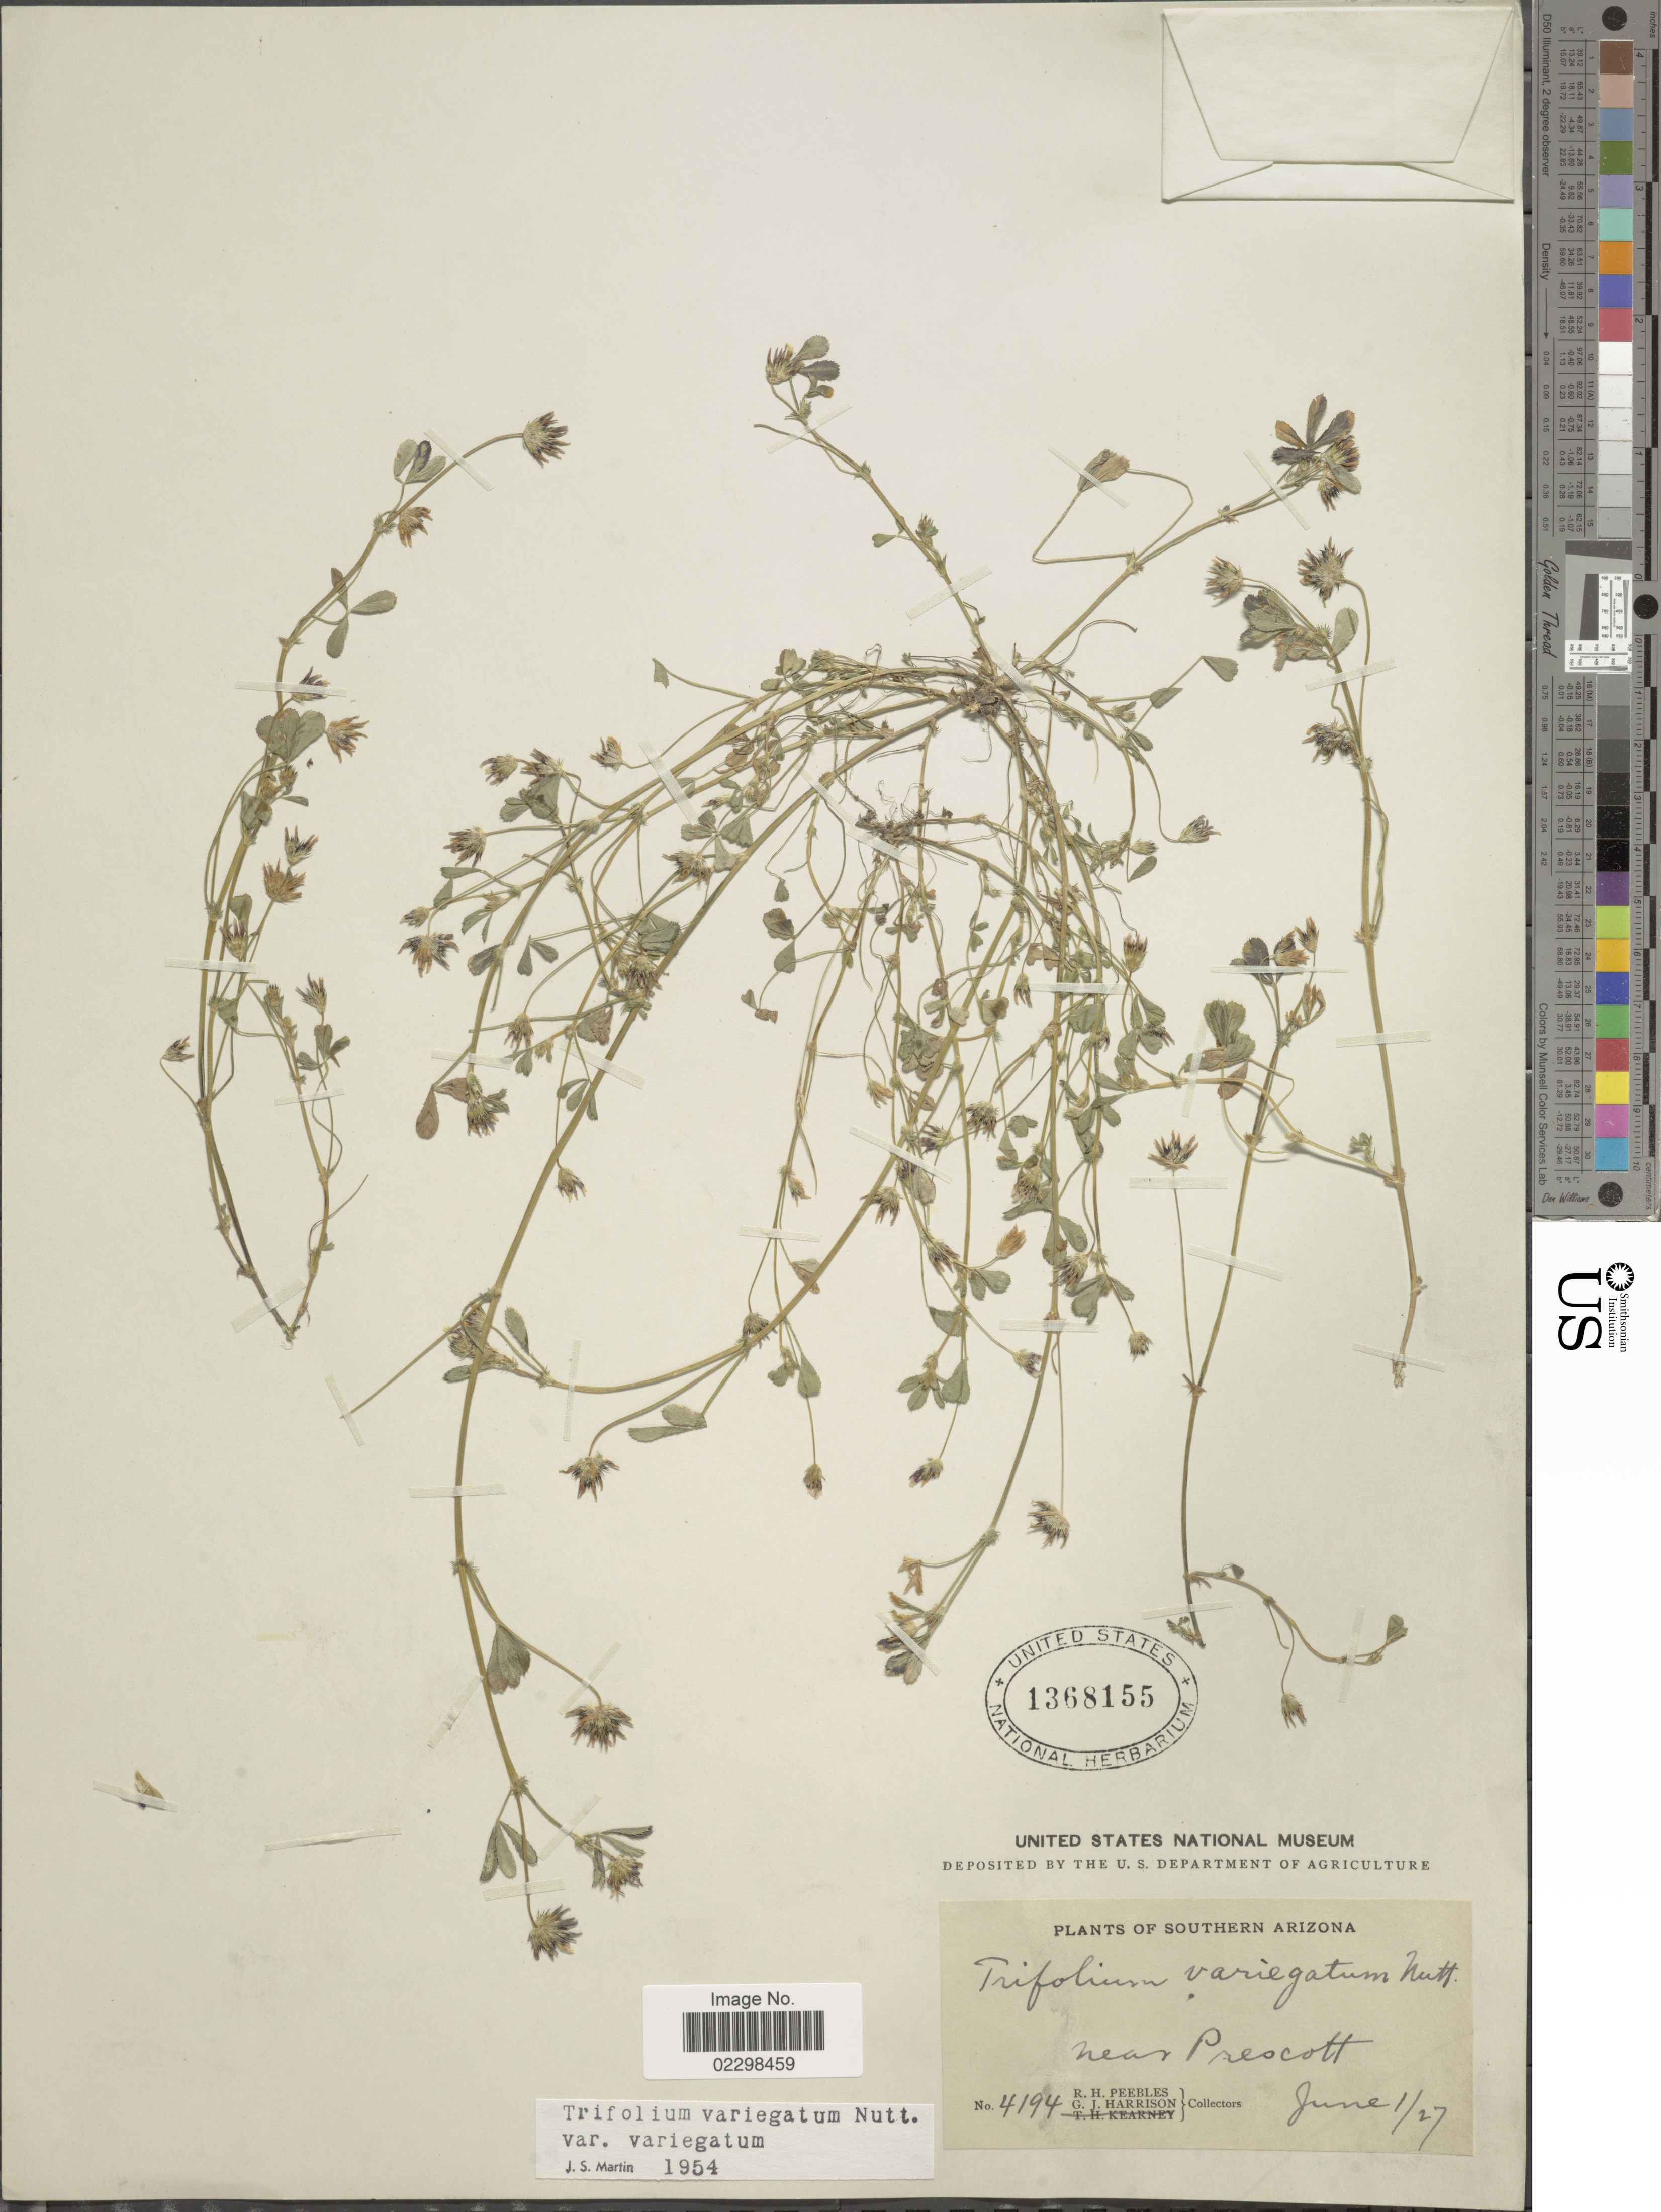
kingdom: Plantae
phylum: Tracheophyta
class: Magnoliopsida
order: Fabales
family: Fabaceae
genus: Trifolium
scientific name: Trifolium variegatum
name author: Nutt.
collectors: R. H. Peebles & G. J. Harrison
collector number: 4194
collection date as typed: Transcribed d/m/y: 1/6/27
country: United States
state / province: Arizona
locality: Southern Arizona, near Prescott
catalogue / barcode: US 1368155